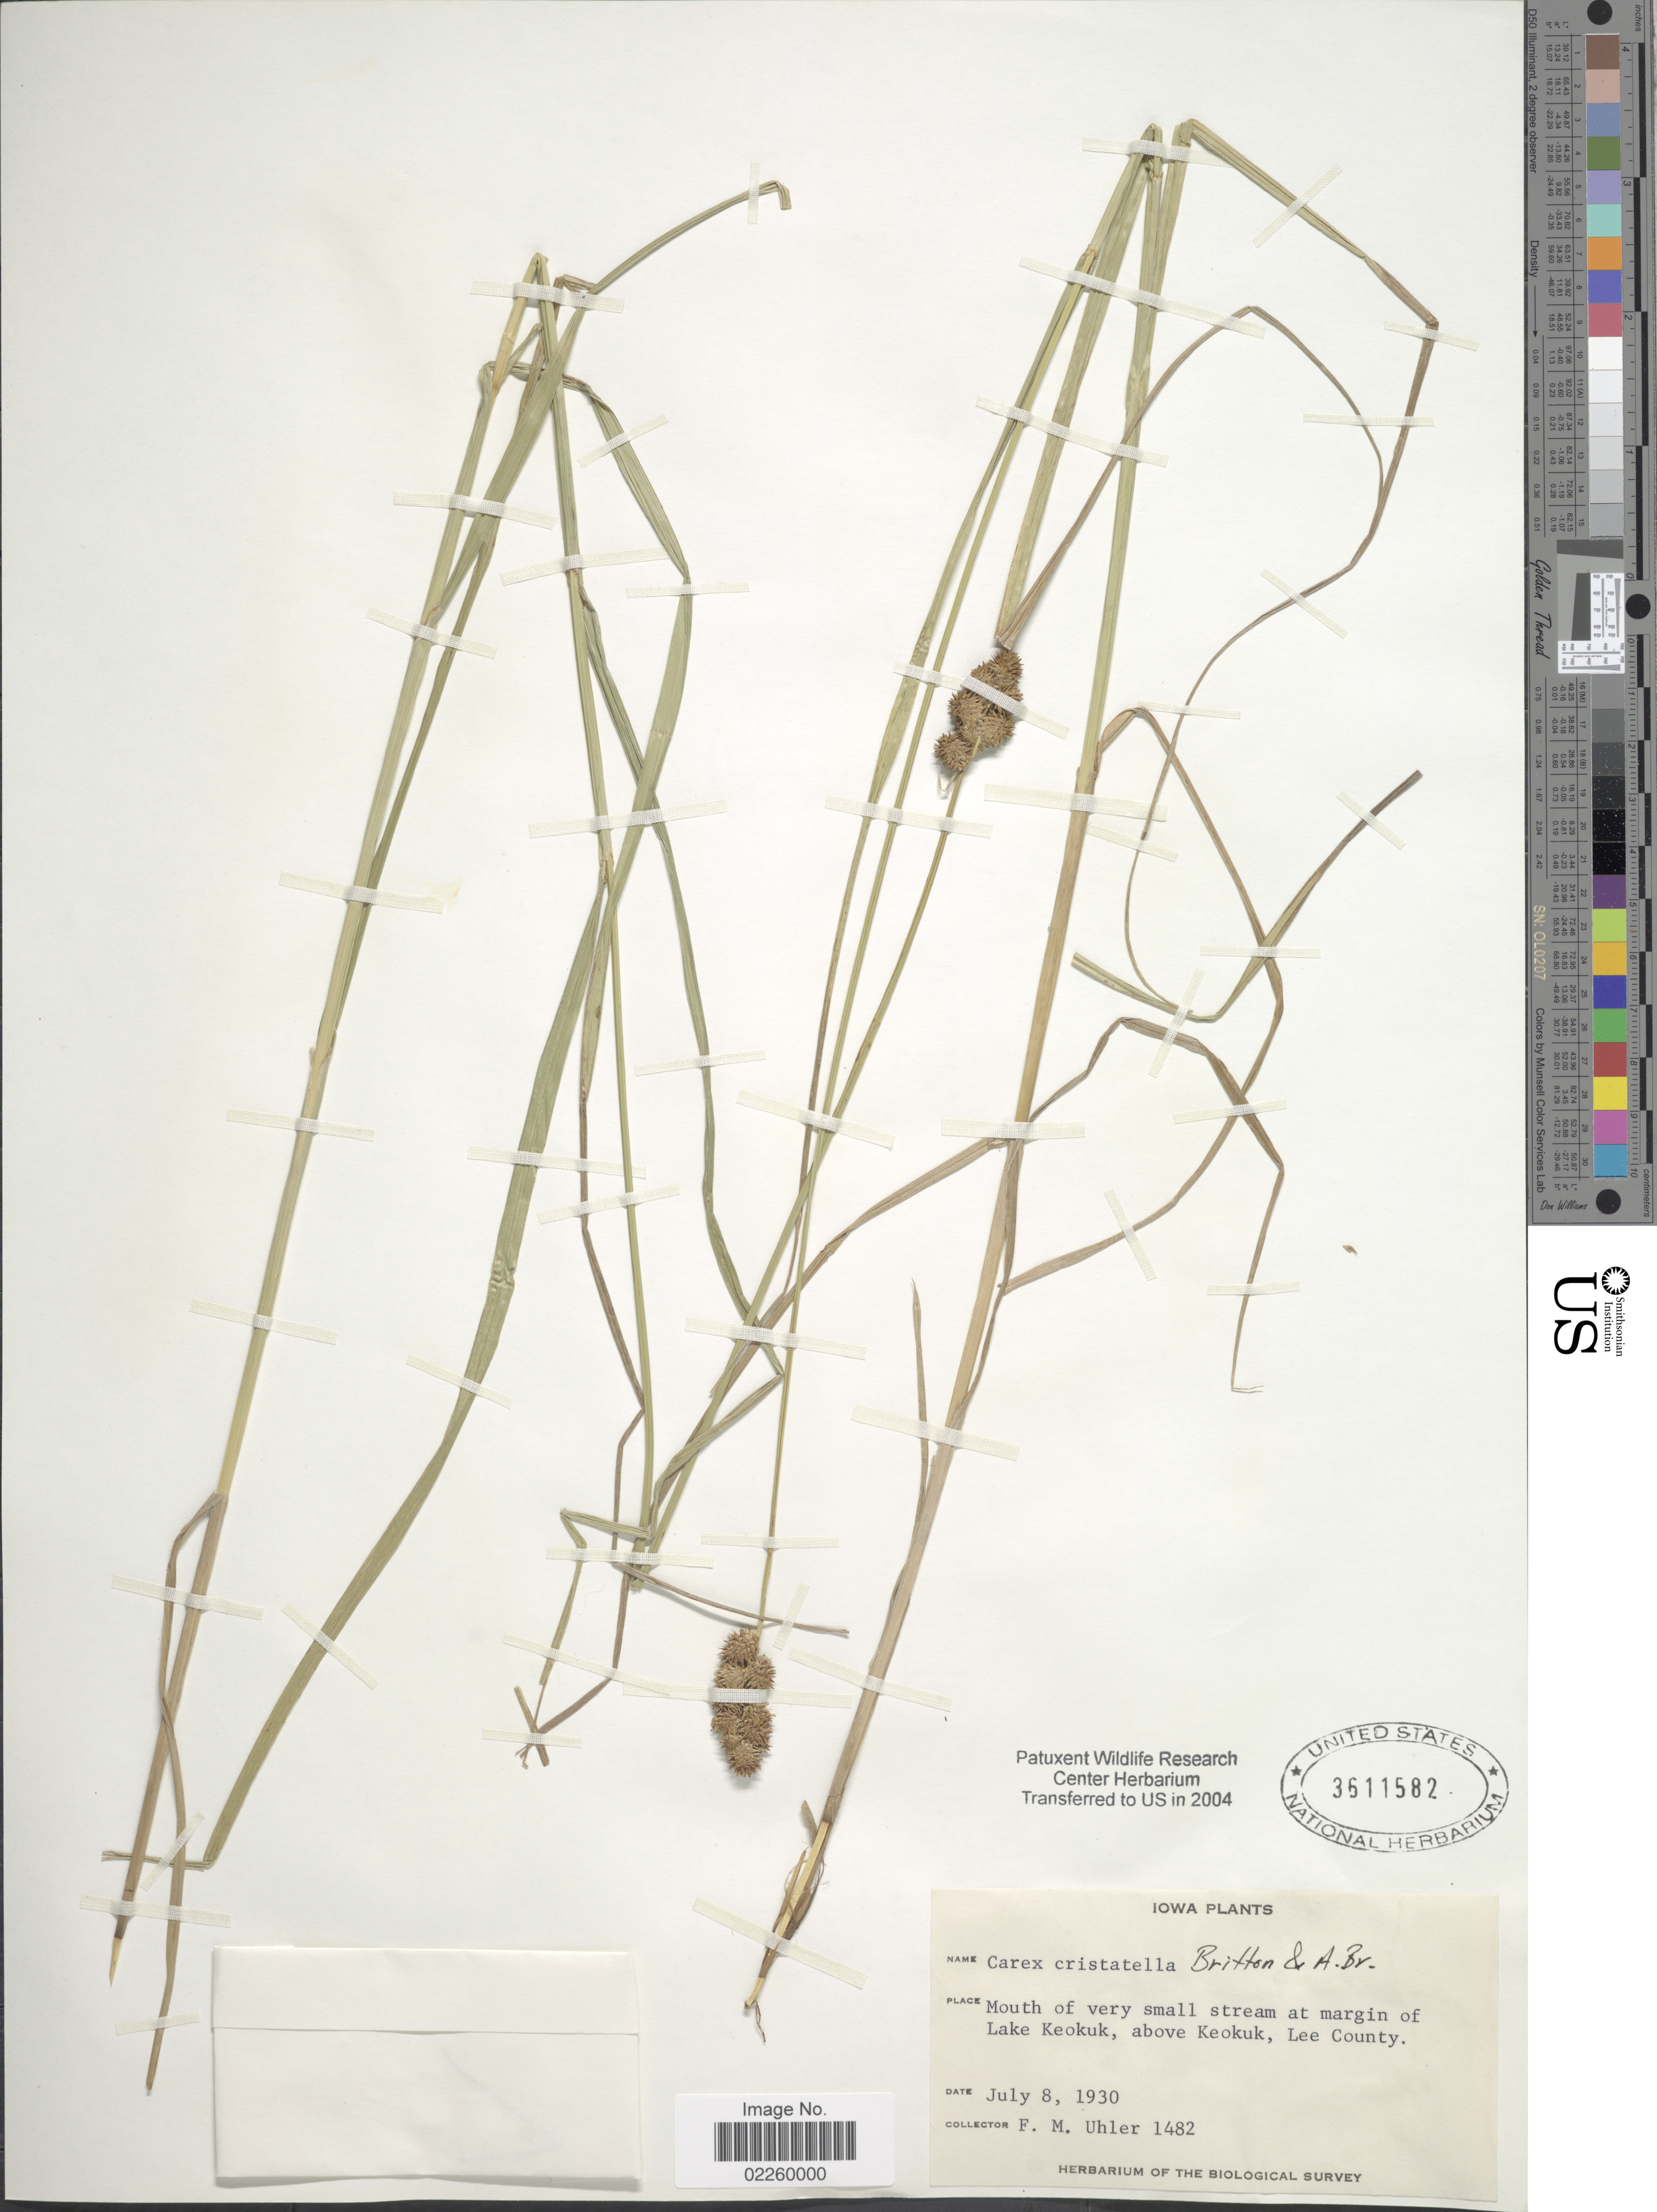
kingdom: Plantae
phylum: Tracheophyta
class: Liliopsida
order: Poales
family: Cyperaceae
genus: Carex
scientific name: Carex cristatella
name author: Britton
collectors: F. M. Uhler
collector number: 1482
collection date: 1930-07-08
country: United States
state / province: Iowa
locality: Mouth of very small stream at margin of Lake Keokuk, above Keokuk, Lee County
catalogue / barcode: US 3611582